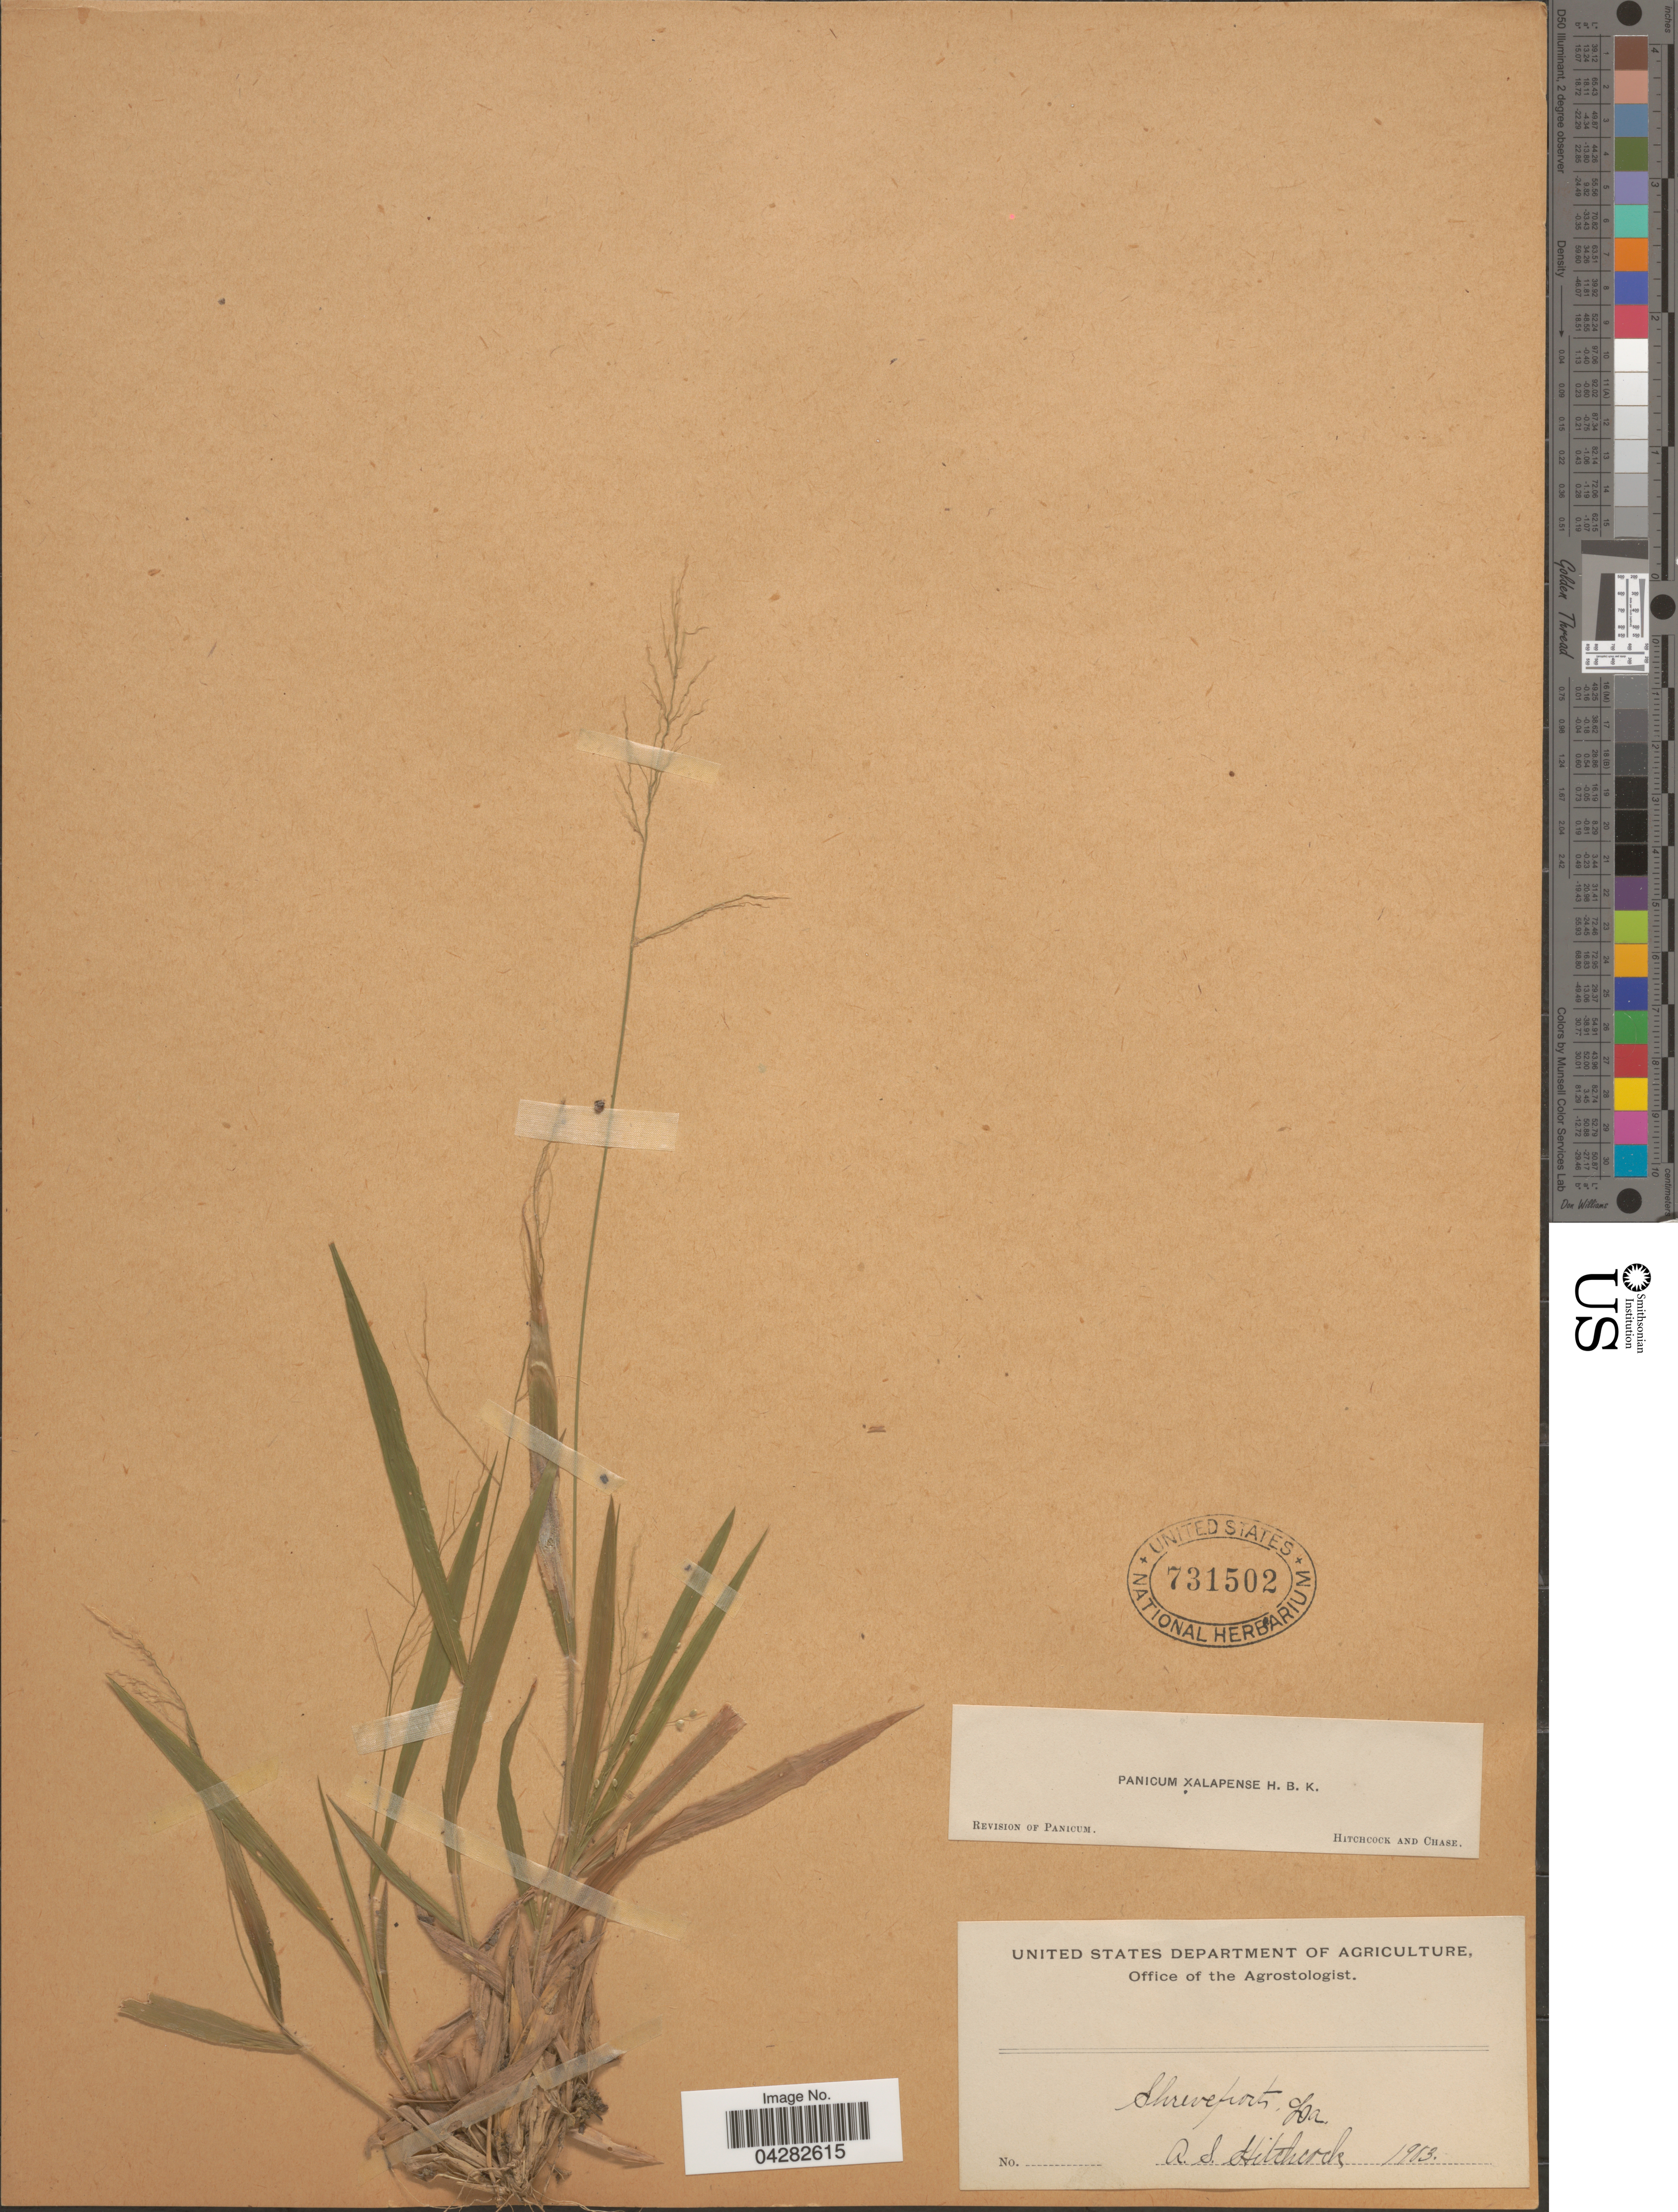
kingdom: Plantae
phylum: Tracheophyta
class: Liliopsida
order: Poales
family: Poaceae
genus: Dichanthelium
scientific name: Dichanthelium laxiflorum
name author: (Lam.) Gould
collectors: A. S. Hitchcock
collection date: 1903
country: United States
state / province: Louisiana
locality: Shreveport.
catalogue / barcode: US 731502